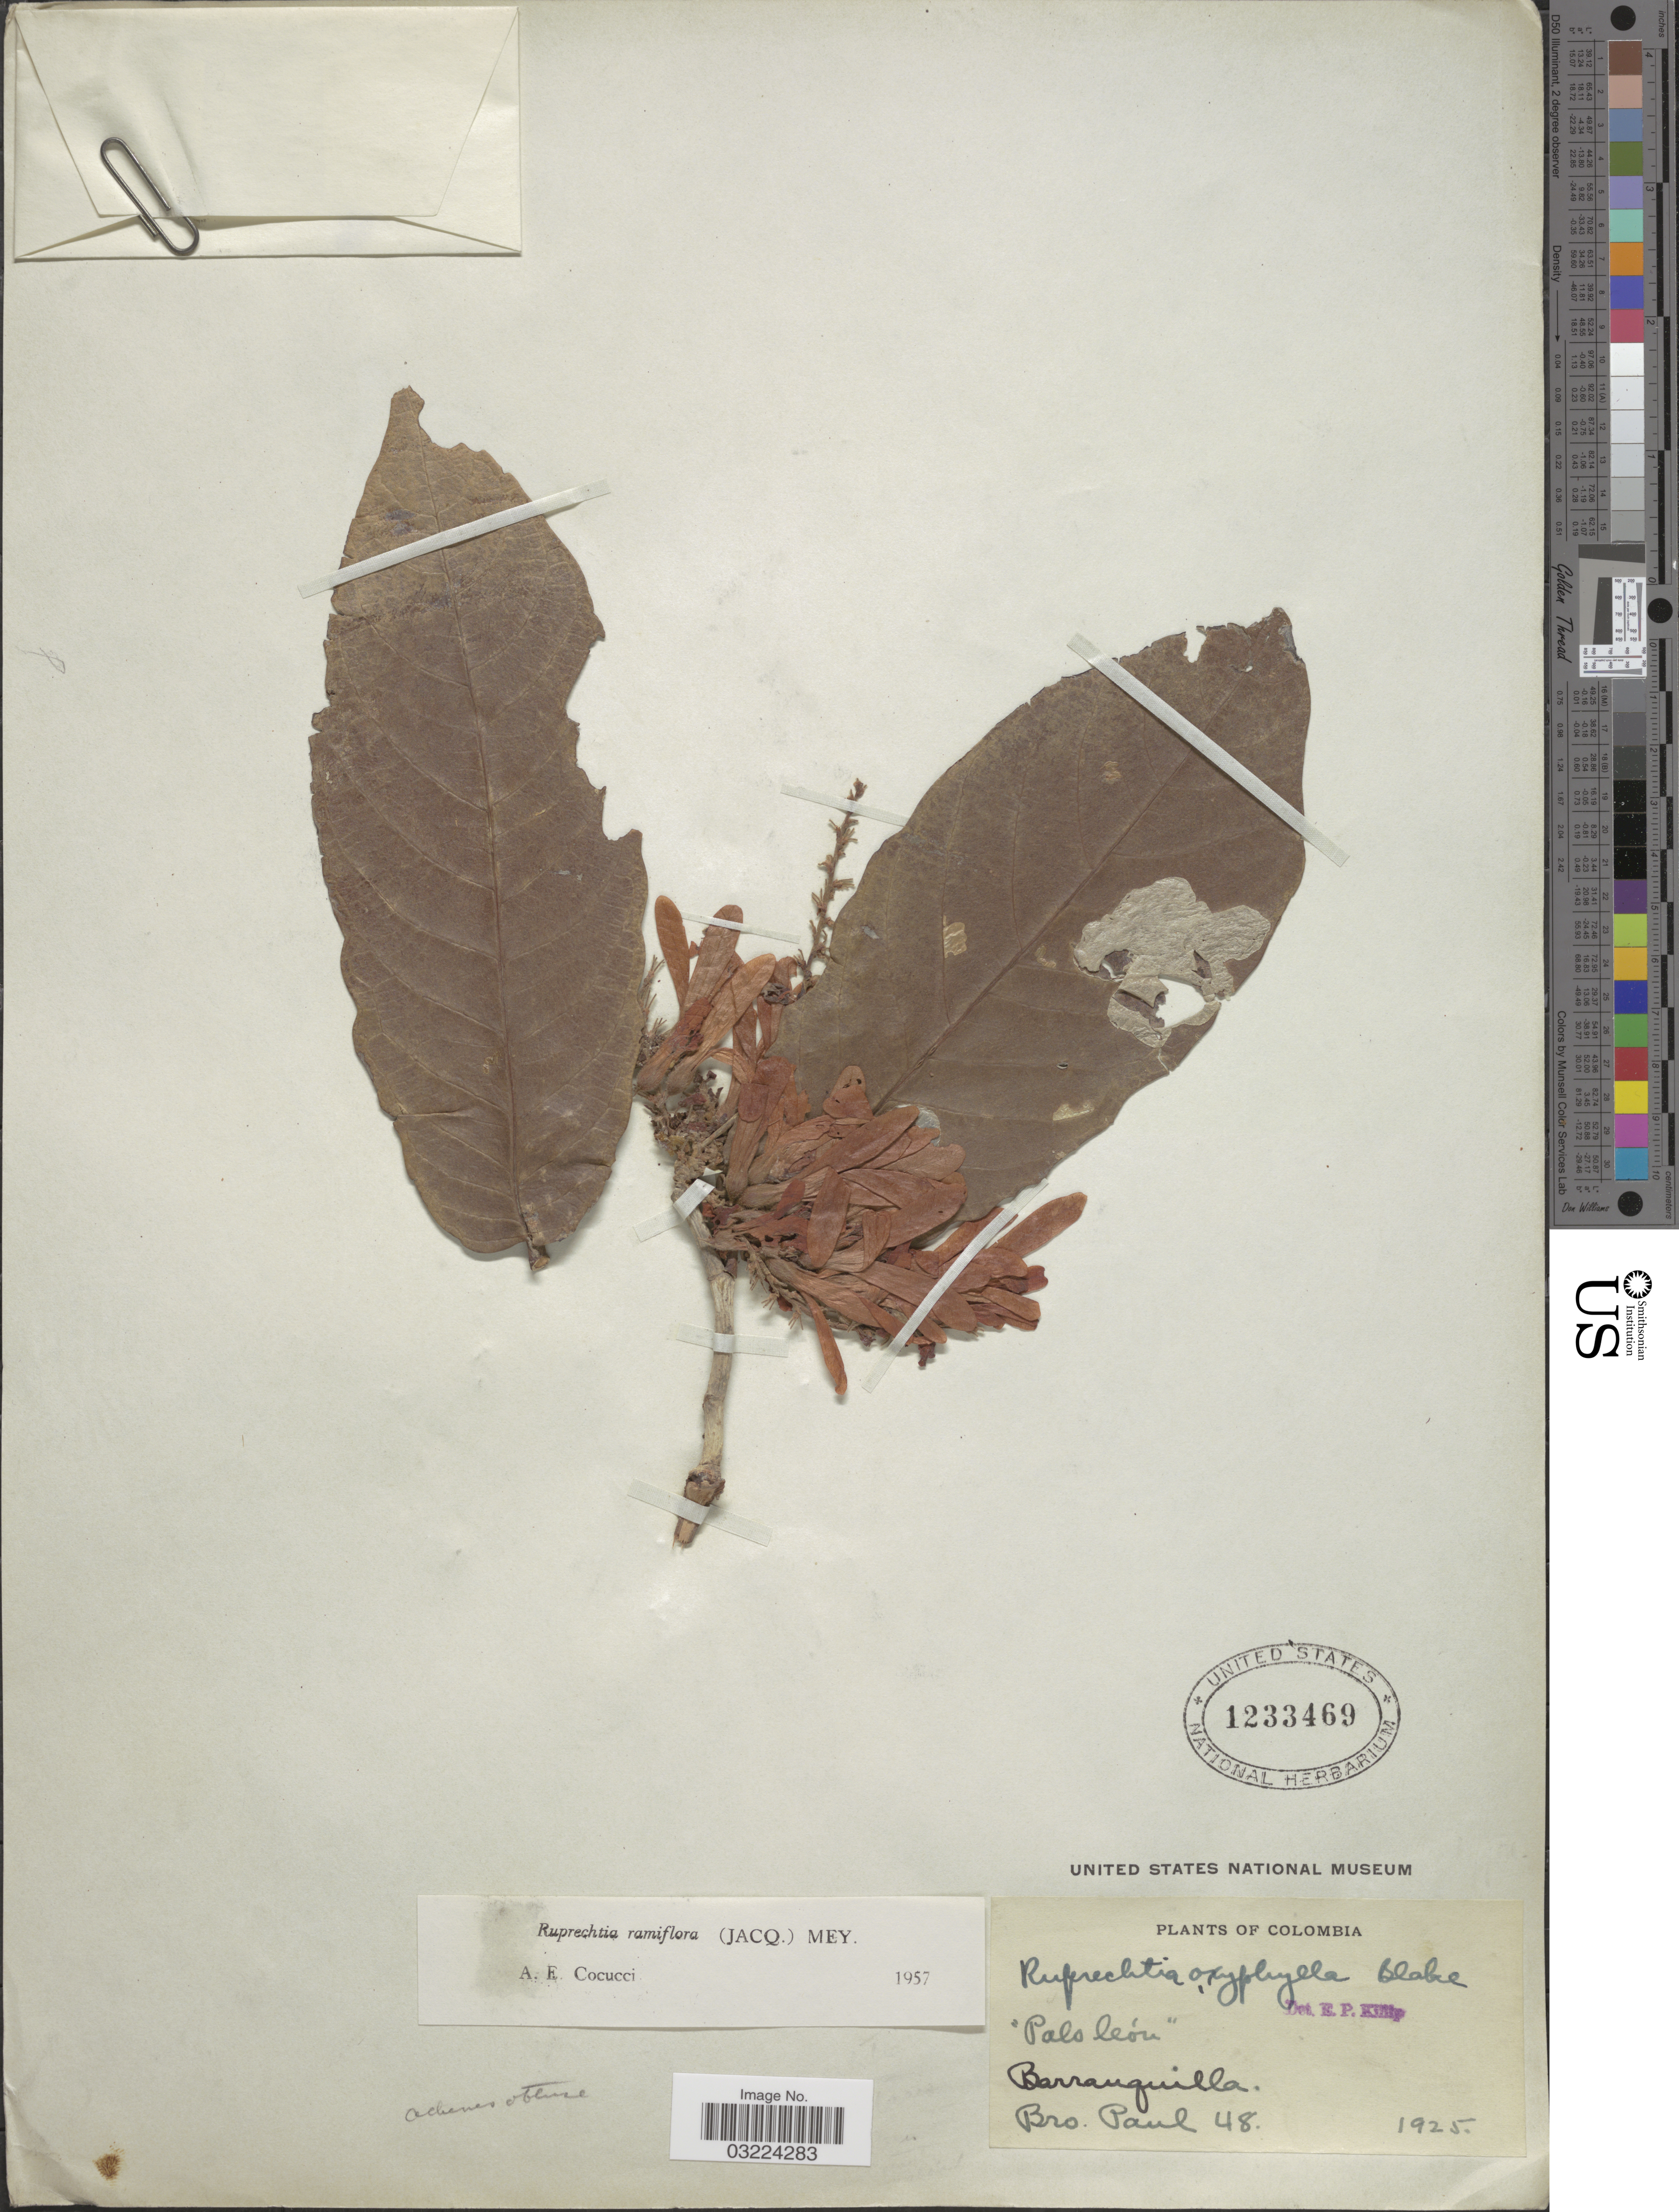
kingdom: Plantae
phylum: Tracheophyta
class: Magnoliopsida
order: Caryophyllales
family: Polygonaceae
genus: Ruprechtia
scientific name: Ruprechtia ramiflora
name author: (Jacq.) C.A. Mey.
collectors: B. Paul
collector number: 48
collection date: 1925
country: Colombia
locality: Barranquilla.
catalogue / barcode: US 1233469